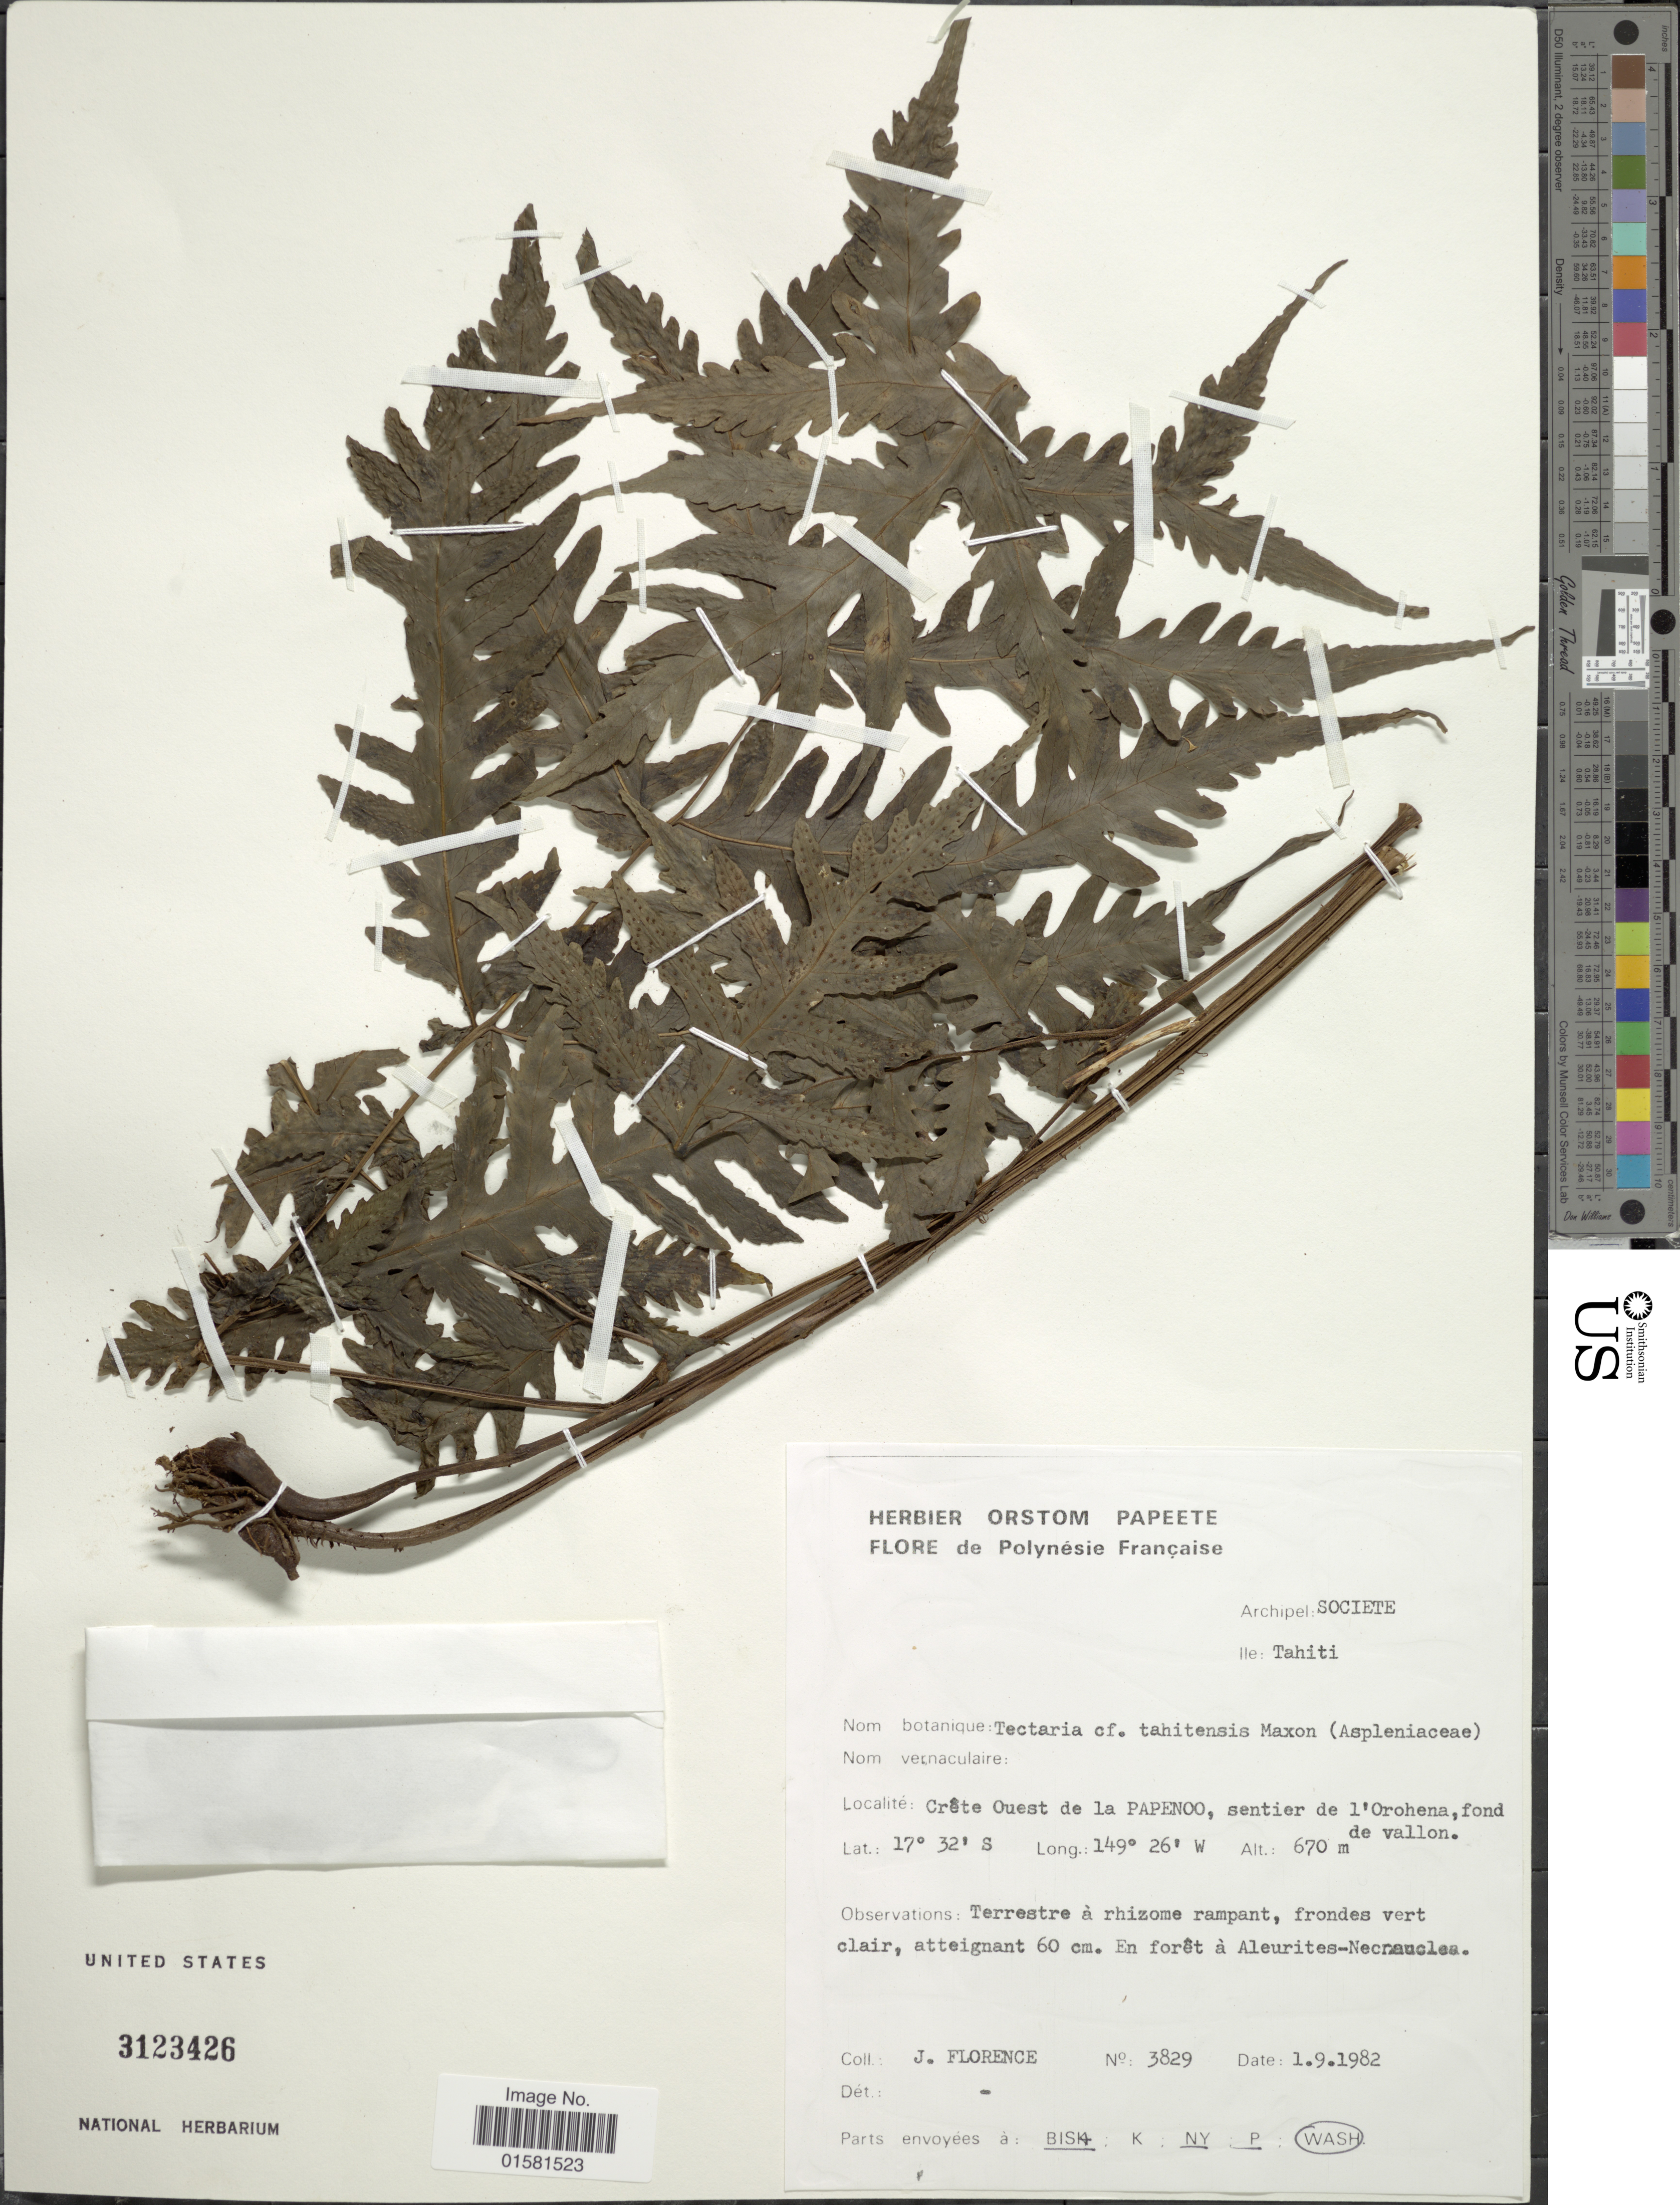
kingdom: Plantae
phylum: Tracheophyta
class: Polypodiopsida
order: Polypodiales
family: Tectariaceae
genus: Tectaria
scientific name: Tectaria tahitensis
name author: Maxon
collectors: J. Florence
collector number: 3829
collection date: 1982-09-01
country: French Polynesia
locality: Archipel Societe, Ile Tahiti, Crete Ouest de la Papenoo, sentier de l'Orohena, fond. En foret a Aleurites-Necraucles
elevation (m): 670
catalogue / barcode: US 3123426